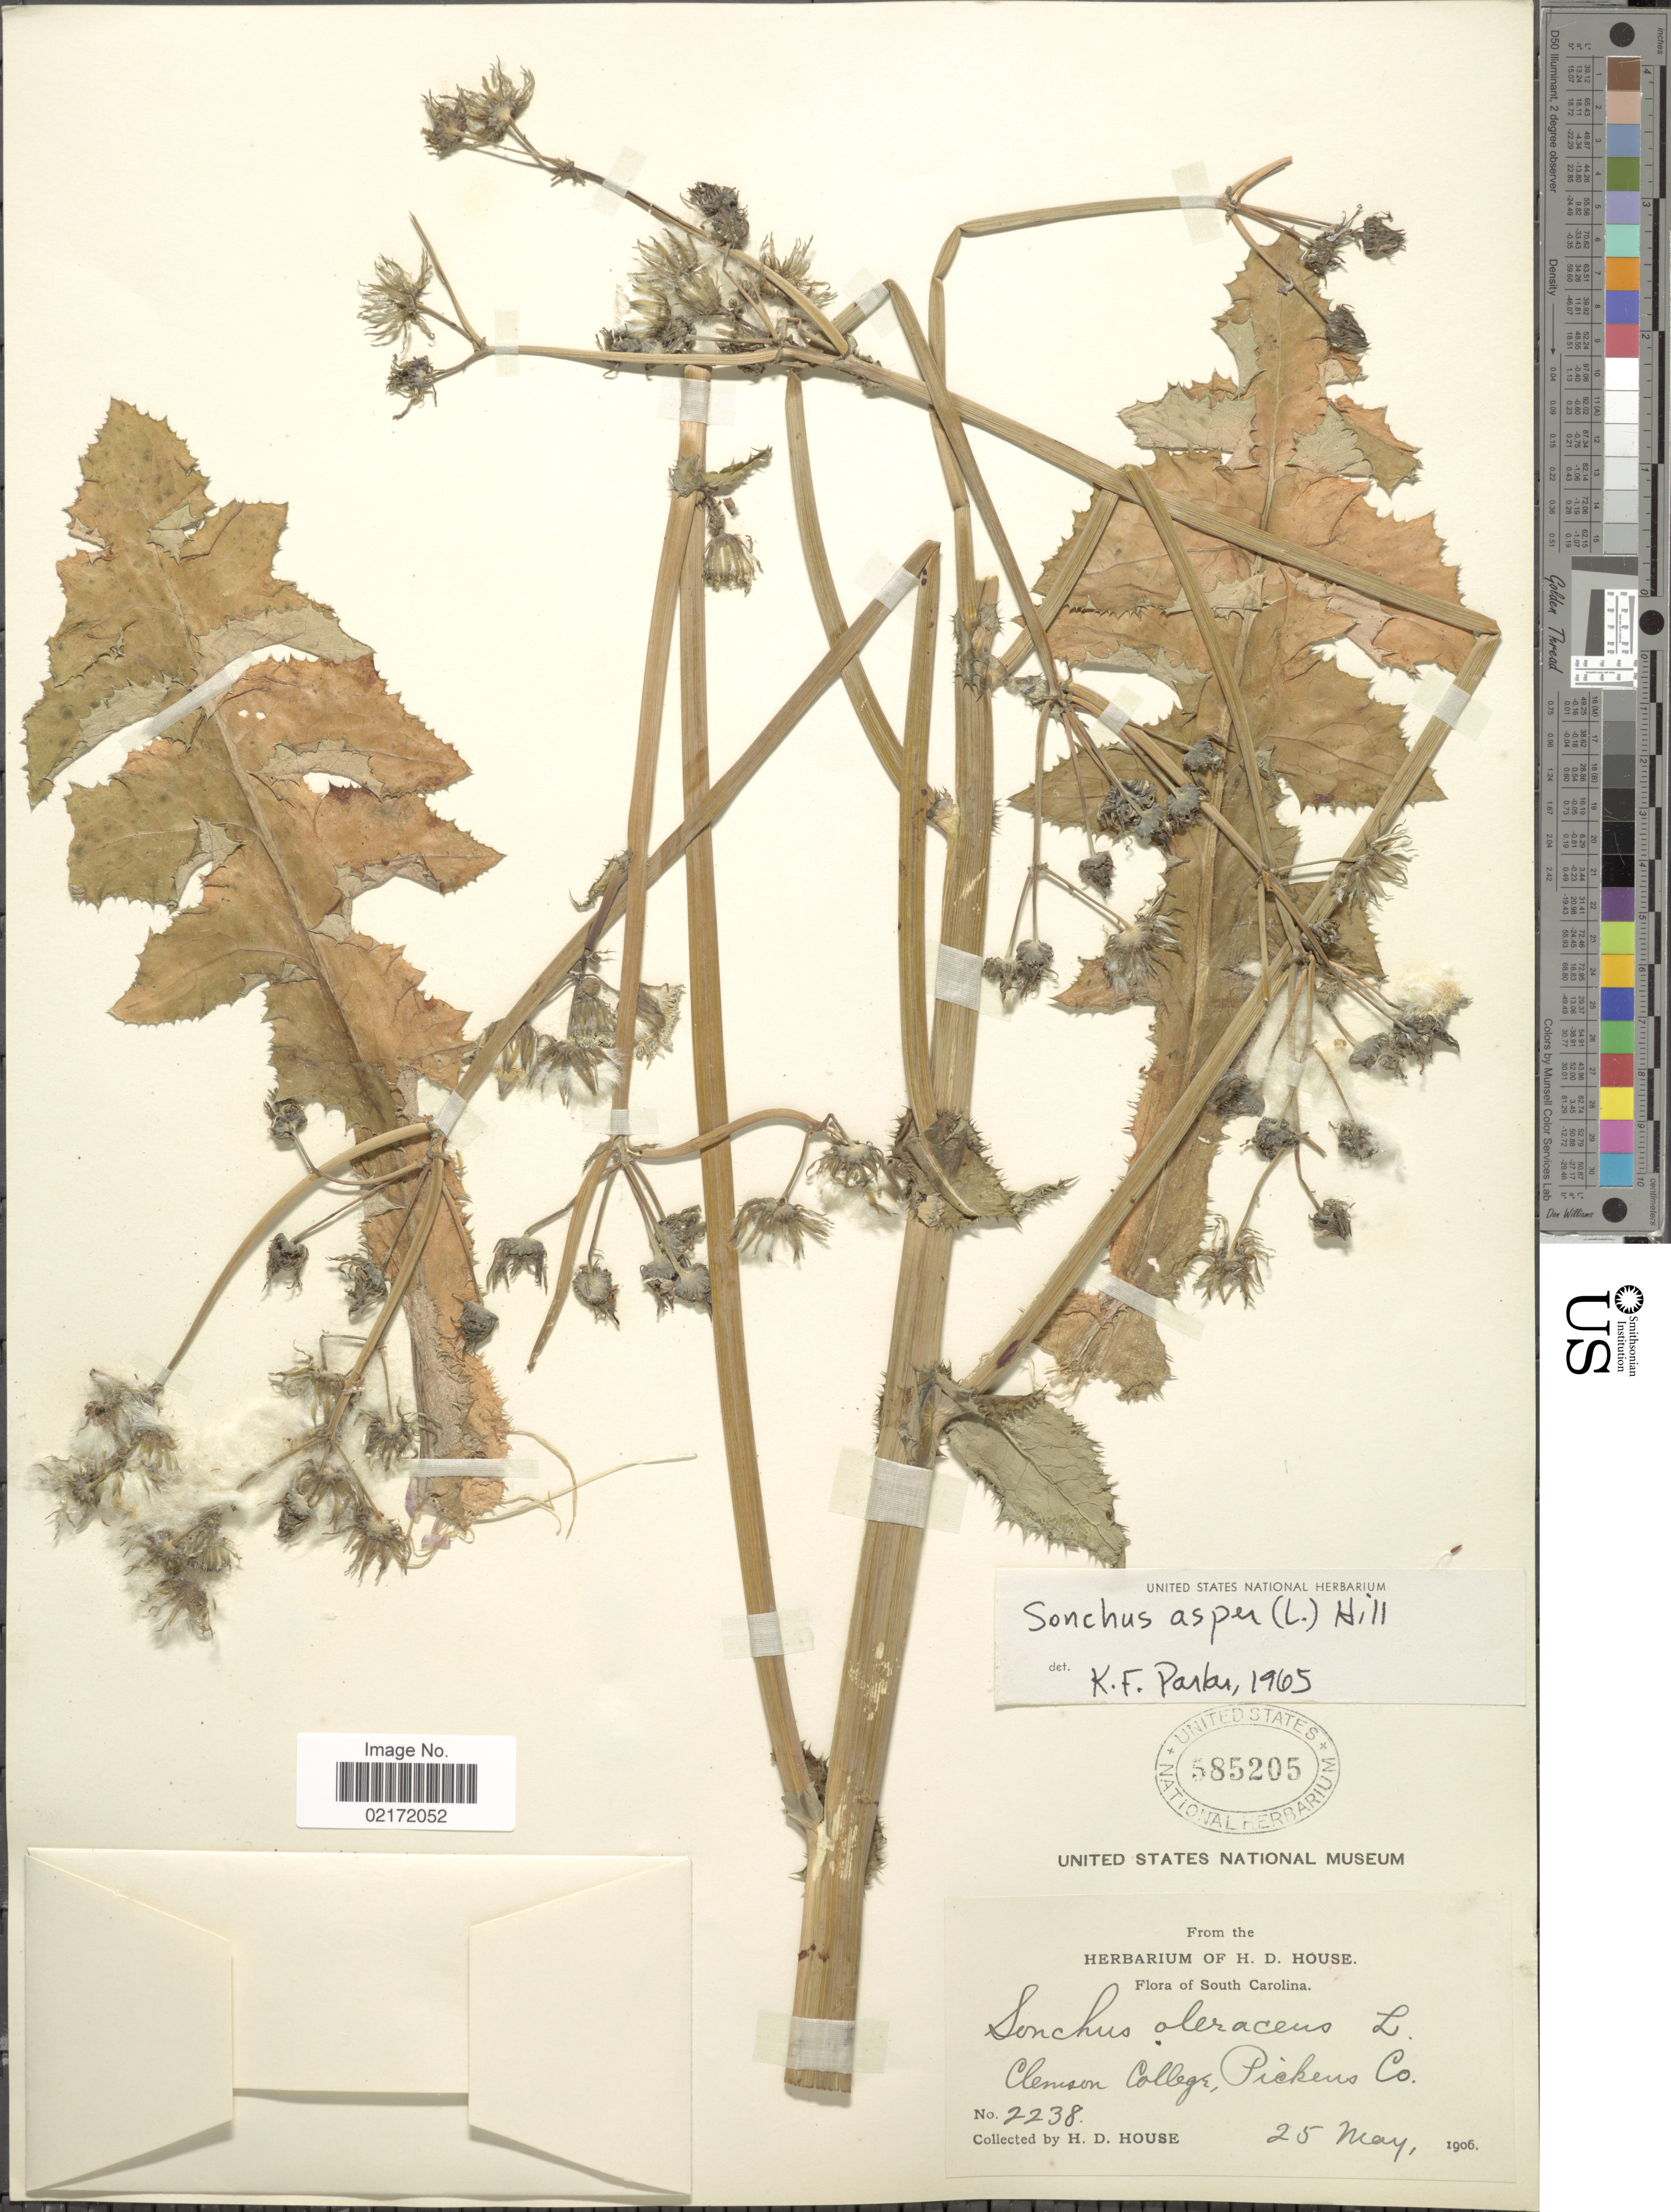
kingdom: Plantae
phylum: Tracheophyta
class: Magnoliopsida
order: Asterales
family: Asteraceae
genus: Sonchus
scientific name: Sonchus asper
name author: (L.) Hill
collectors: H. D. House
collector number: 2238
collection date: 1906-05-25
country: United States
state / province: South Carolina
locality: Clemson College, Pickens Co.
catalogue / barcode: US 585205